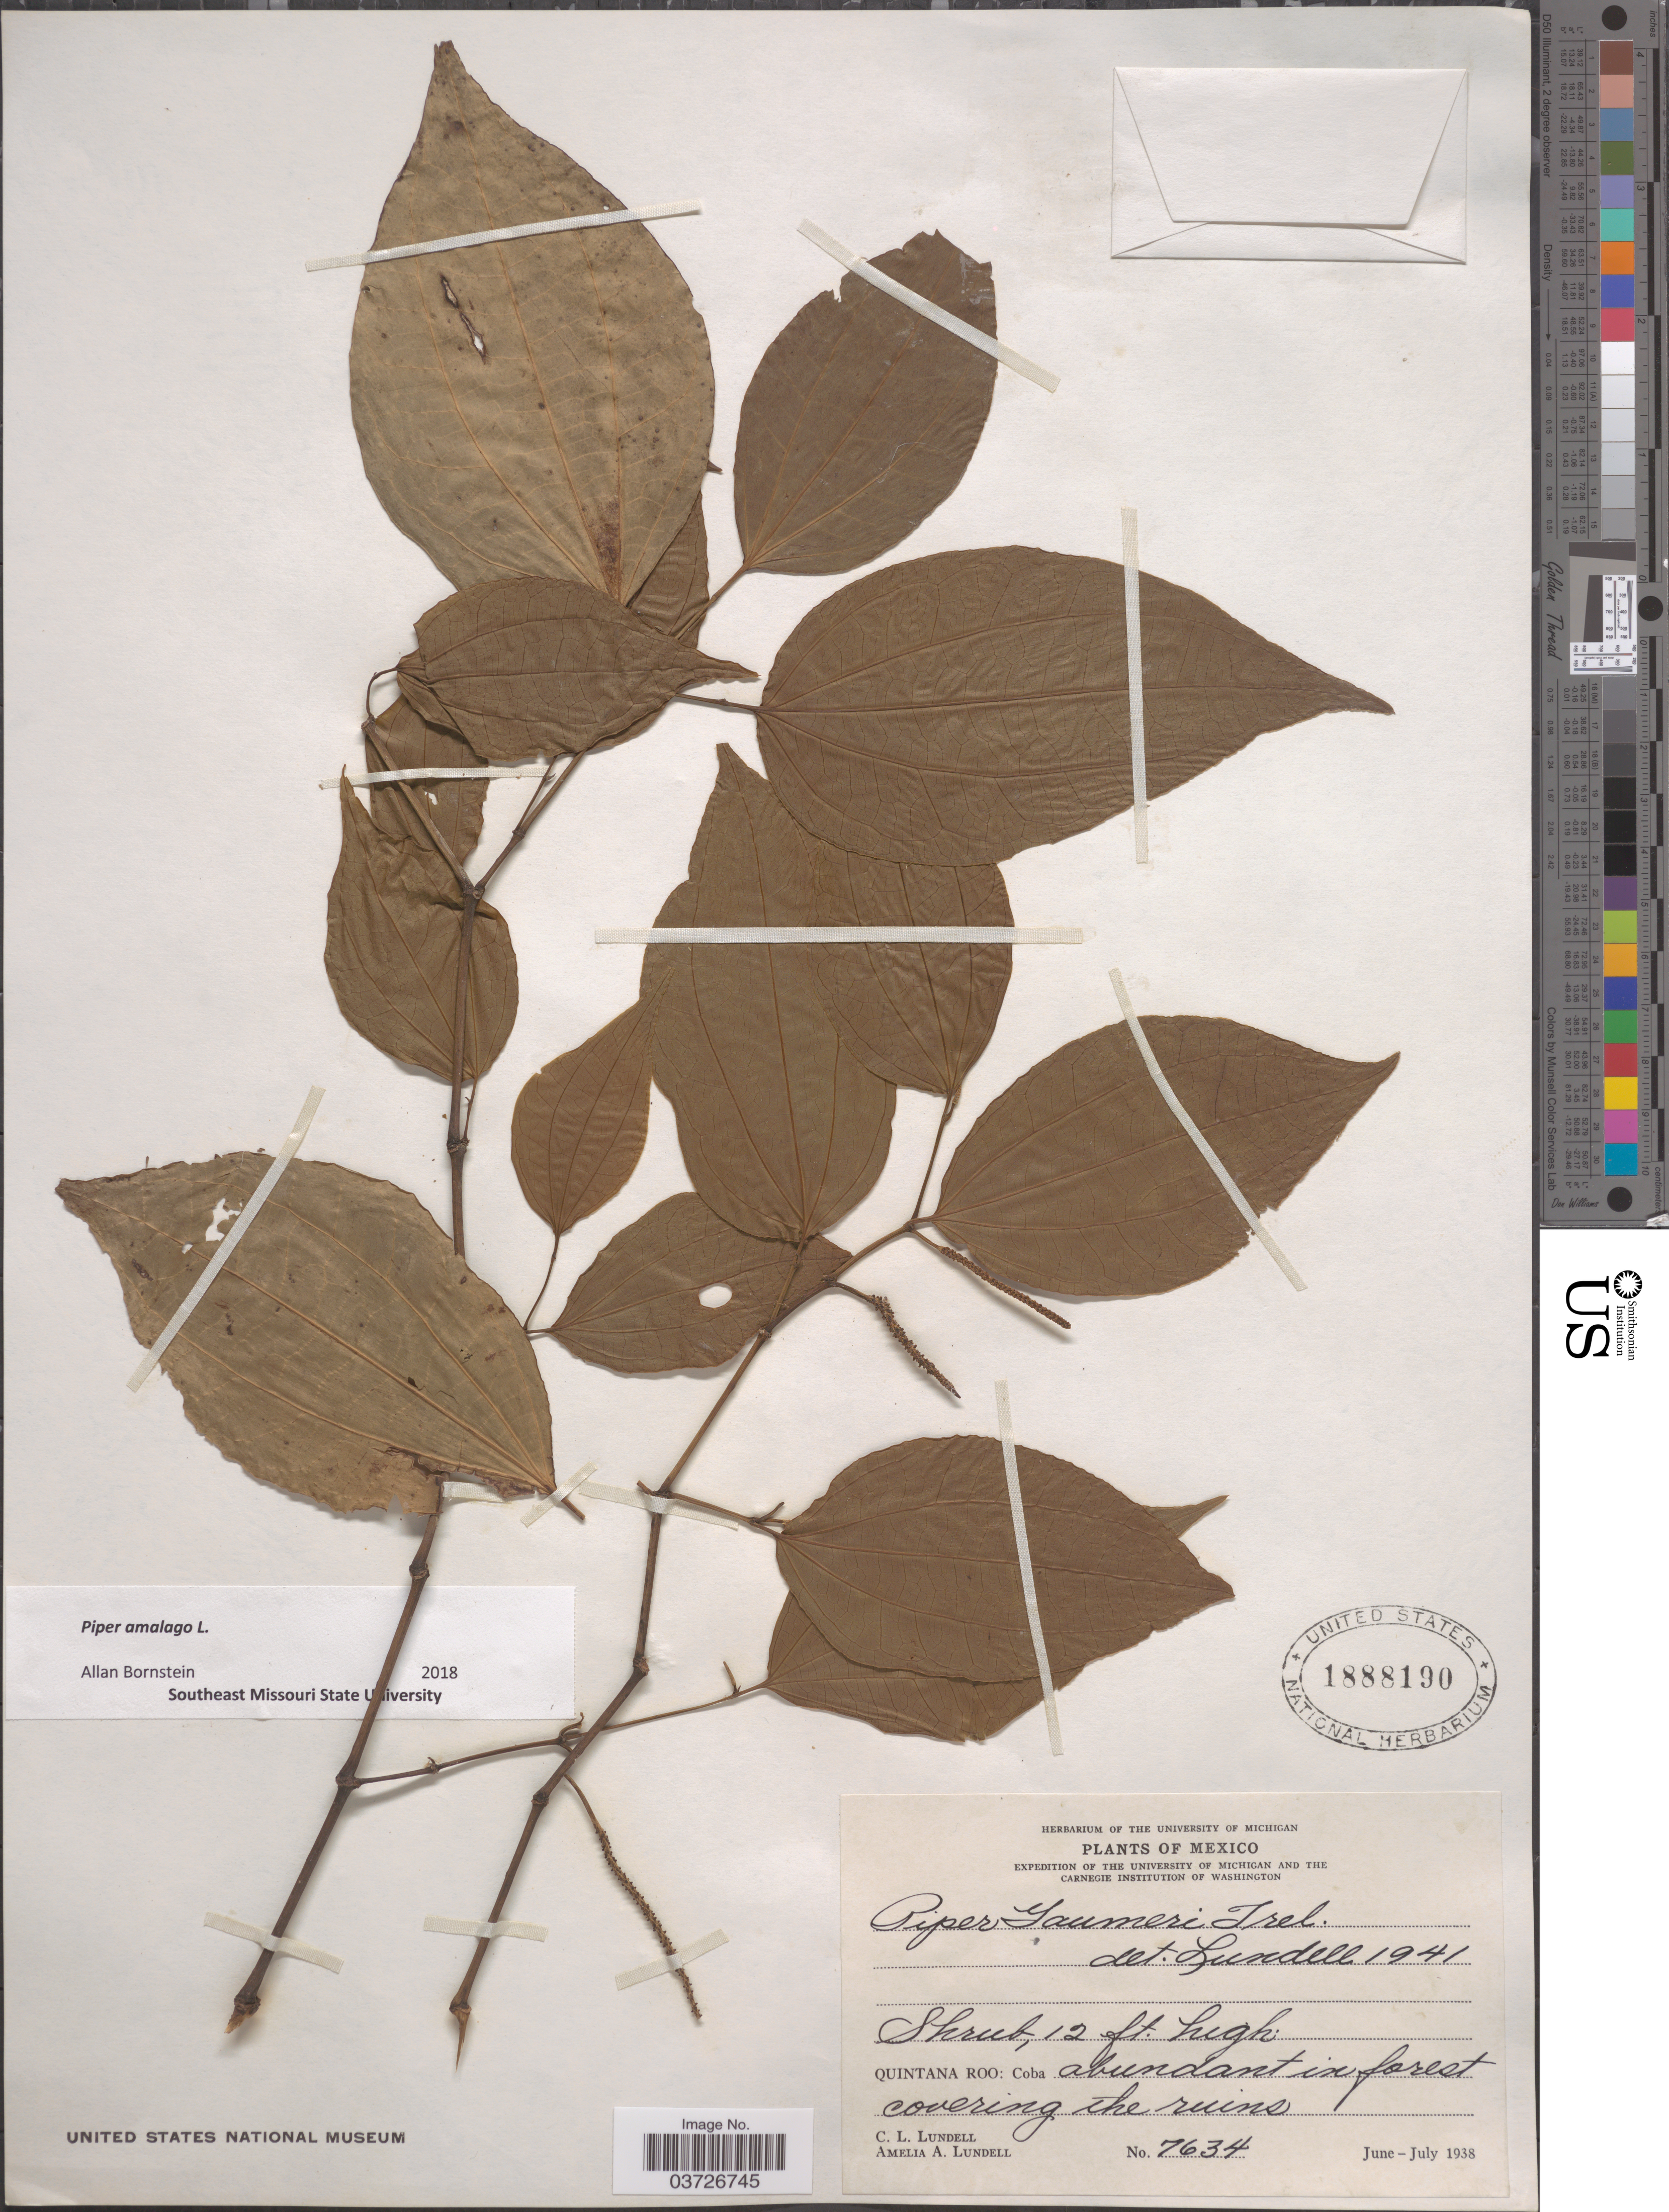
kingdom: Plantae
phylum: Tracheophyta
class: Magnoliopsida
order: Piperales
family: Piperaceae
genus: Piper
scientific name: Piper amalago var. medium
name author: (Jacq.) Yunck.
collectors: C. L. Lundell & A. A. Lundell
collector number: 7634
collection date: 1938-06/1938-07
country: Mexico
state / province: Quintana Roo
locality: Coba.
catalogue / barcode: US 1888190